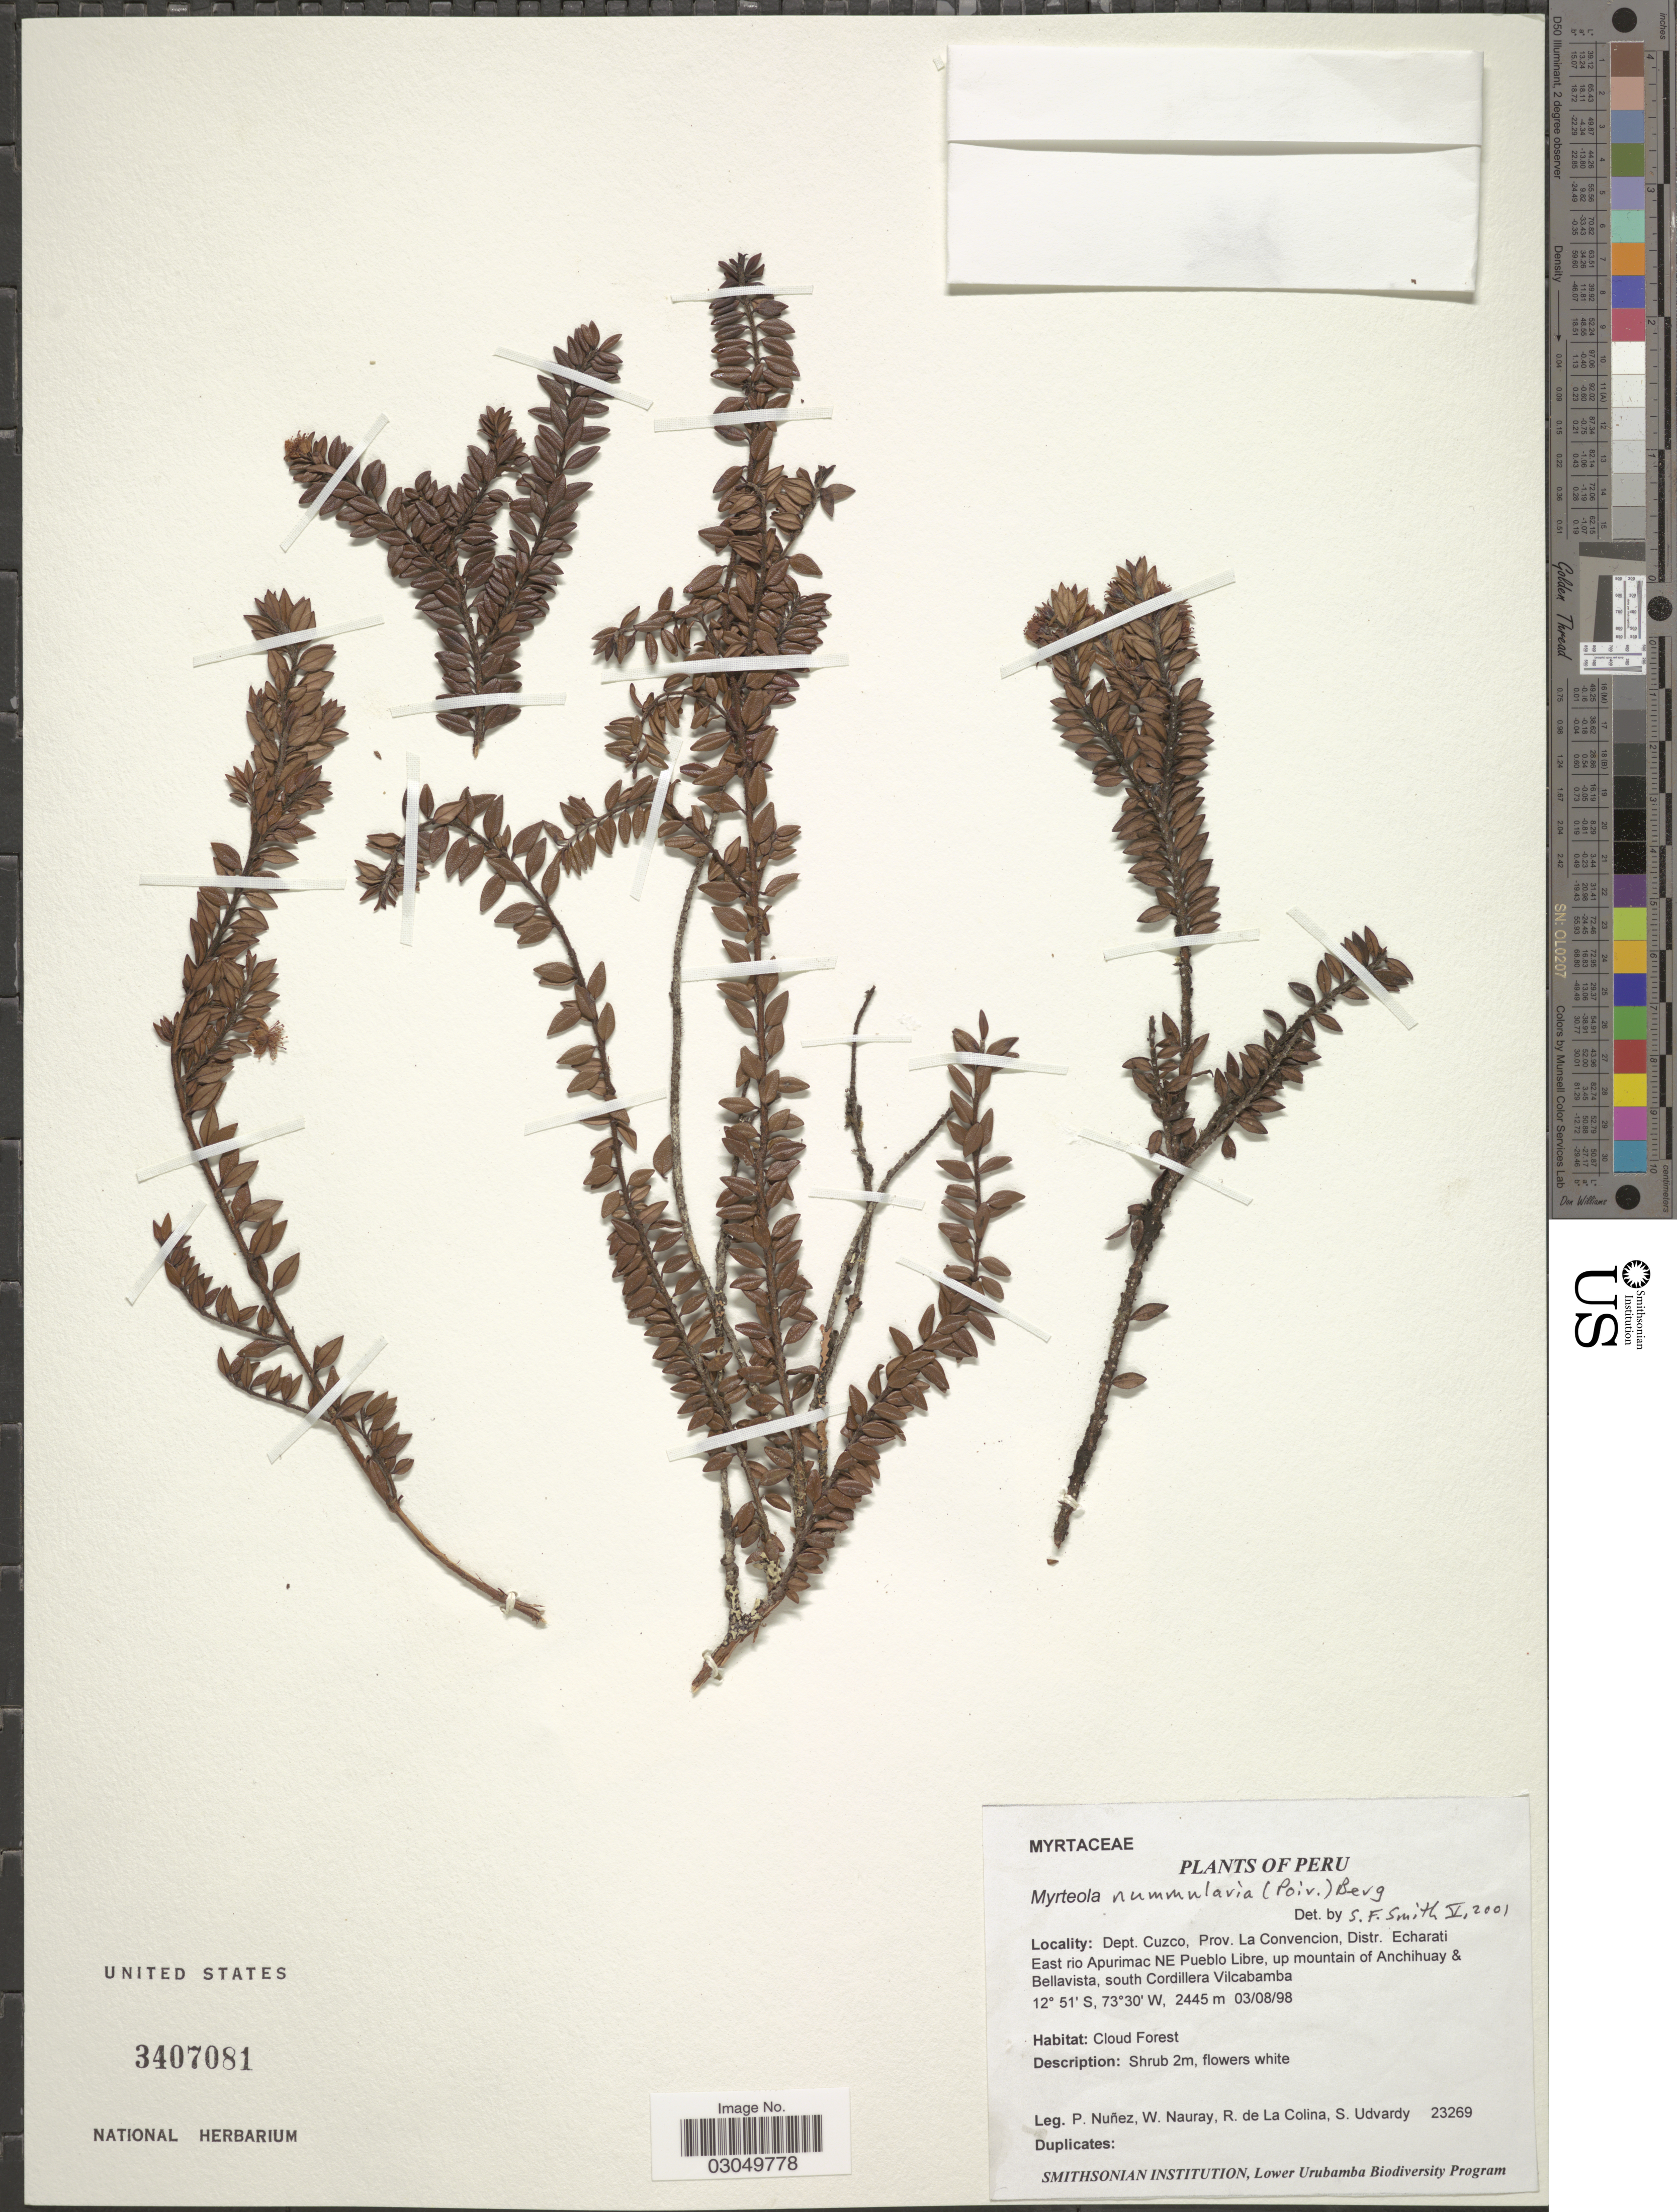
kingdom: Plantae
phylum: Tracheophyta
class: Magnoliopsida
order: Myrtales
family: Myrtaceae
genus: Myrteola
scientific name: Myrteola nummularia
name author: (Lam.) O. Berg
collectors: P. Nuñez V., W. Nauray, R. de La Colina & S. Udvardy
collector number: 23269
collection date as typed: Transcribed d/m/y: 3/8/98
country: Peru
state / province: Cusco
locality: Dept. Cuzco, Prov. La Convencion, Distr. Echarati. East rio Apurimac NE Pueblo Libre, up mountain of Anchihuay & Bellavista, south Cordillera Vilcabamba.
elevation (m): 2445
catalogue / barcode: US 3407081